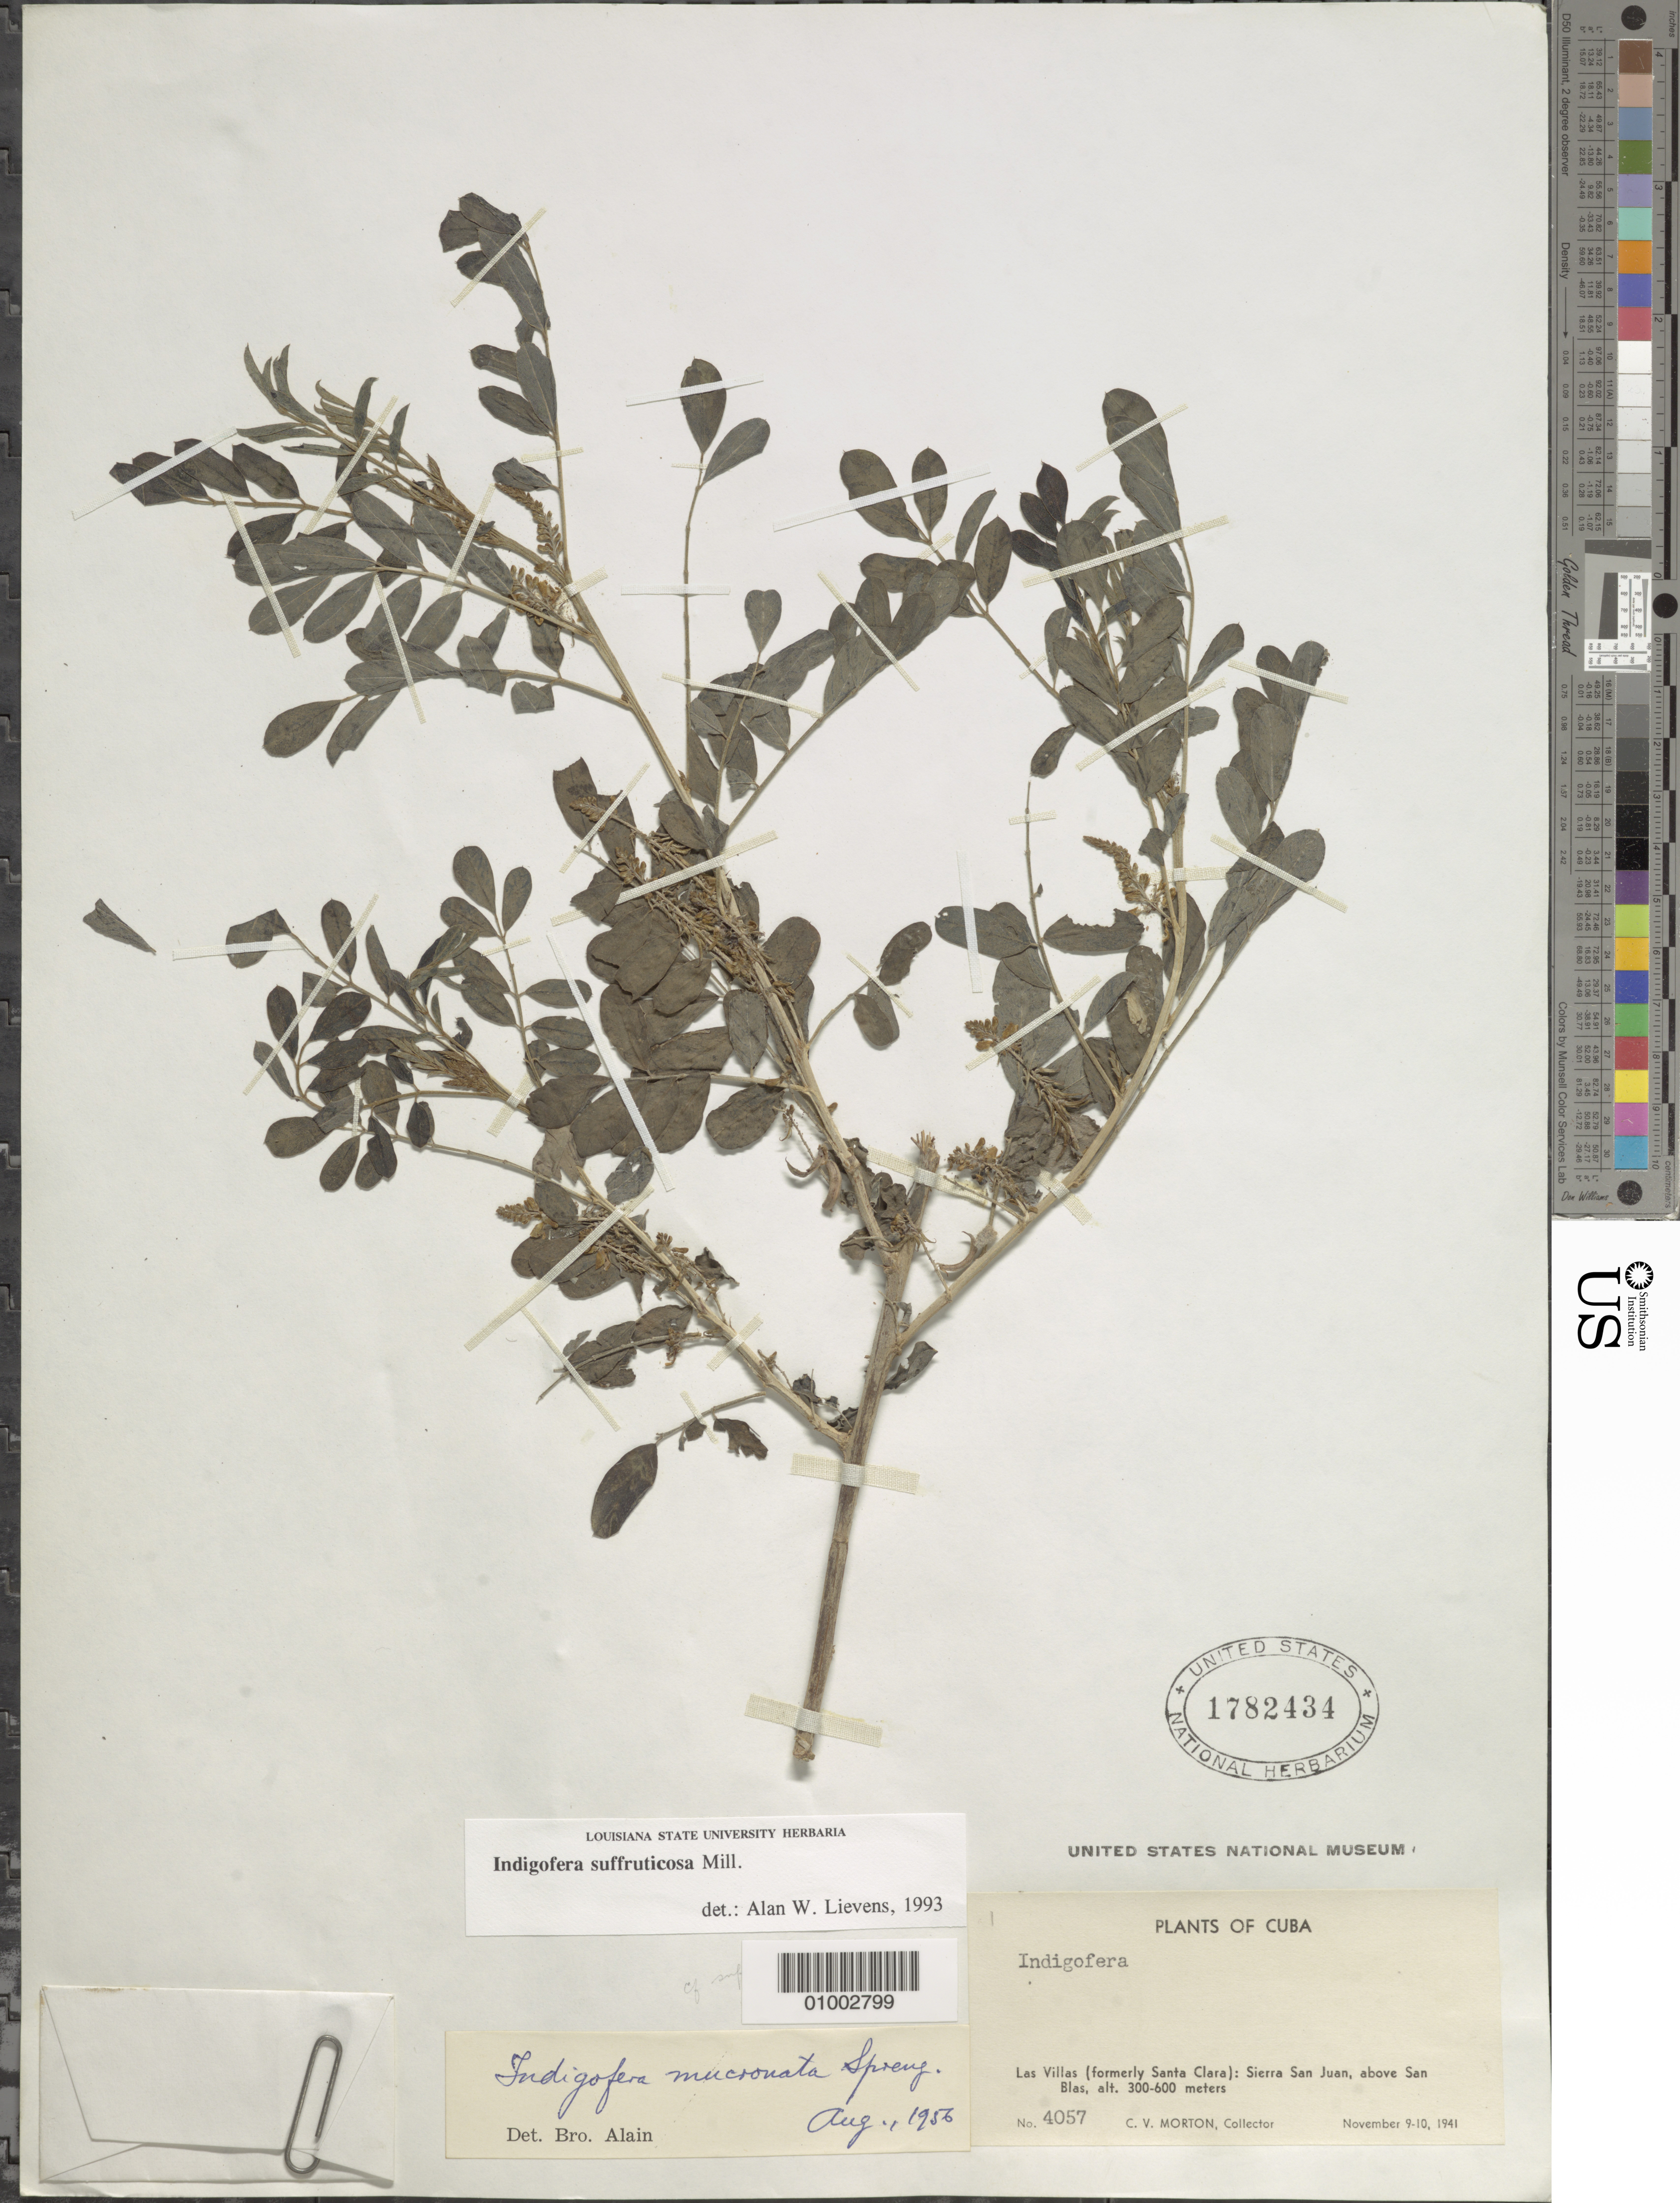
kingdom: Plantae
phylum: Tracheophyta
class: Magnoliopsida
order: Fabales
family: Fabaceae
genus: Indigofera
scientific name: Indigofera suffruticosa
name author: Mill.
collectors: C. V. Morton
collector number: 4057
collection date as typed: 09 Nov 1941 to 10 Nov 1941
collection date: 1941-11-09/1941-11-10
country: Cuba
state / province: Las Villas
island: Cuba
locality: Sierra San Juan, above San Blas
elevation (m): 300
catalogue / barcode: US 1782434